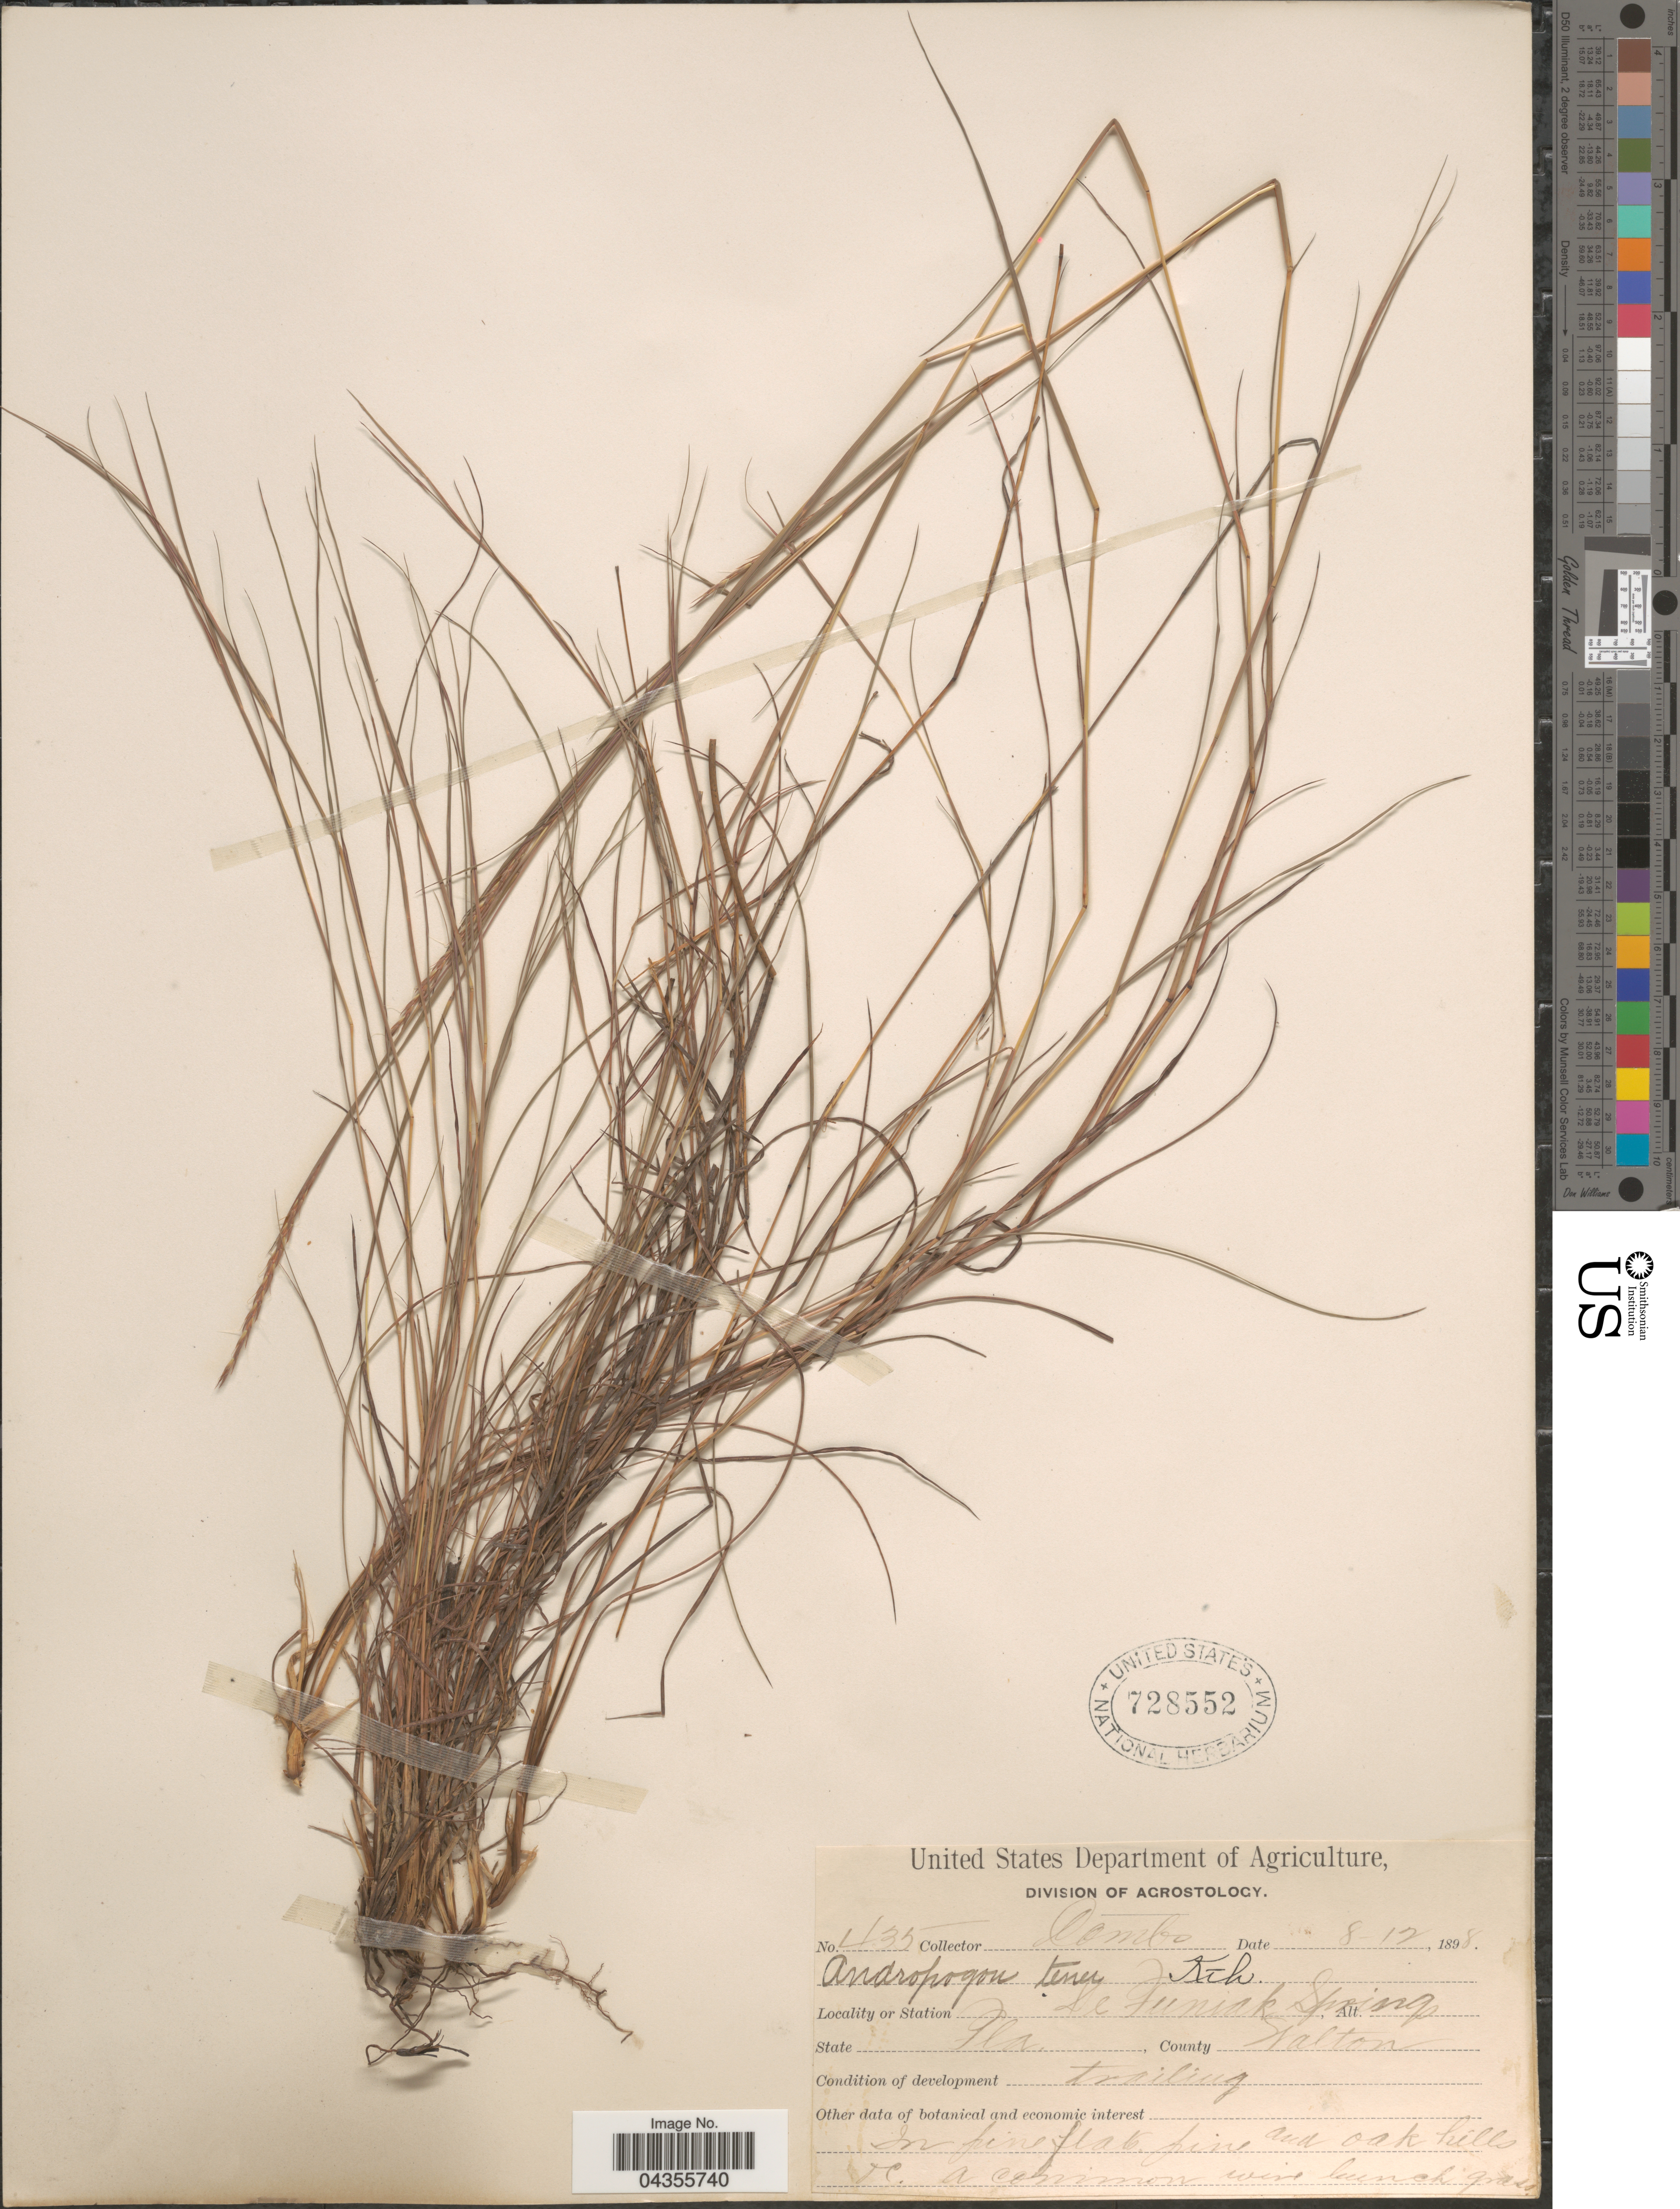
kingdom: Plantae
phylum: Tracheophyta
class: Liliopsida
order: Poales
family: Poaceae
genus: Schizachyrium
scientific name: Schizachyrium tenerum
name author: Nees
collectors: -. Combs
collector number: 435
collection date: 1898-08-12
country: United States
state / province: Florida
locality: De Funiak Springs. County Walton.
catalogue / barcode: US 728552